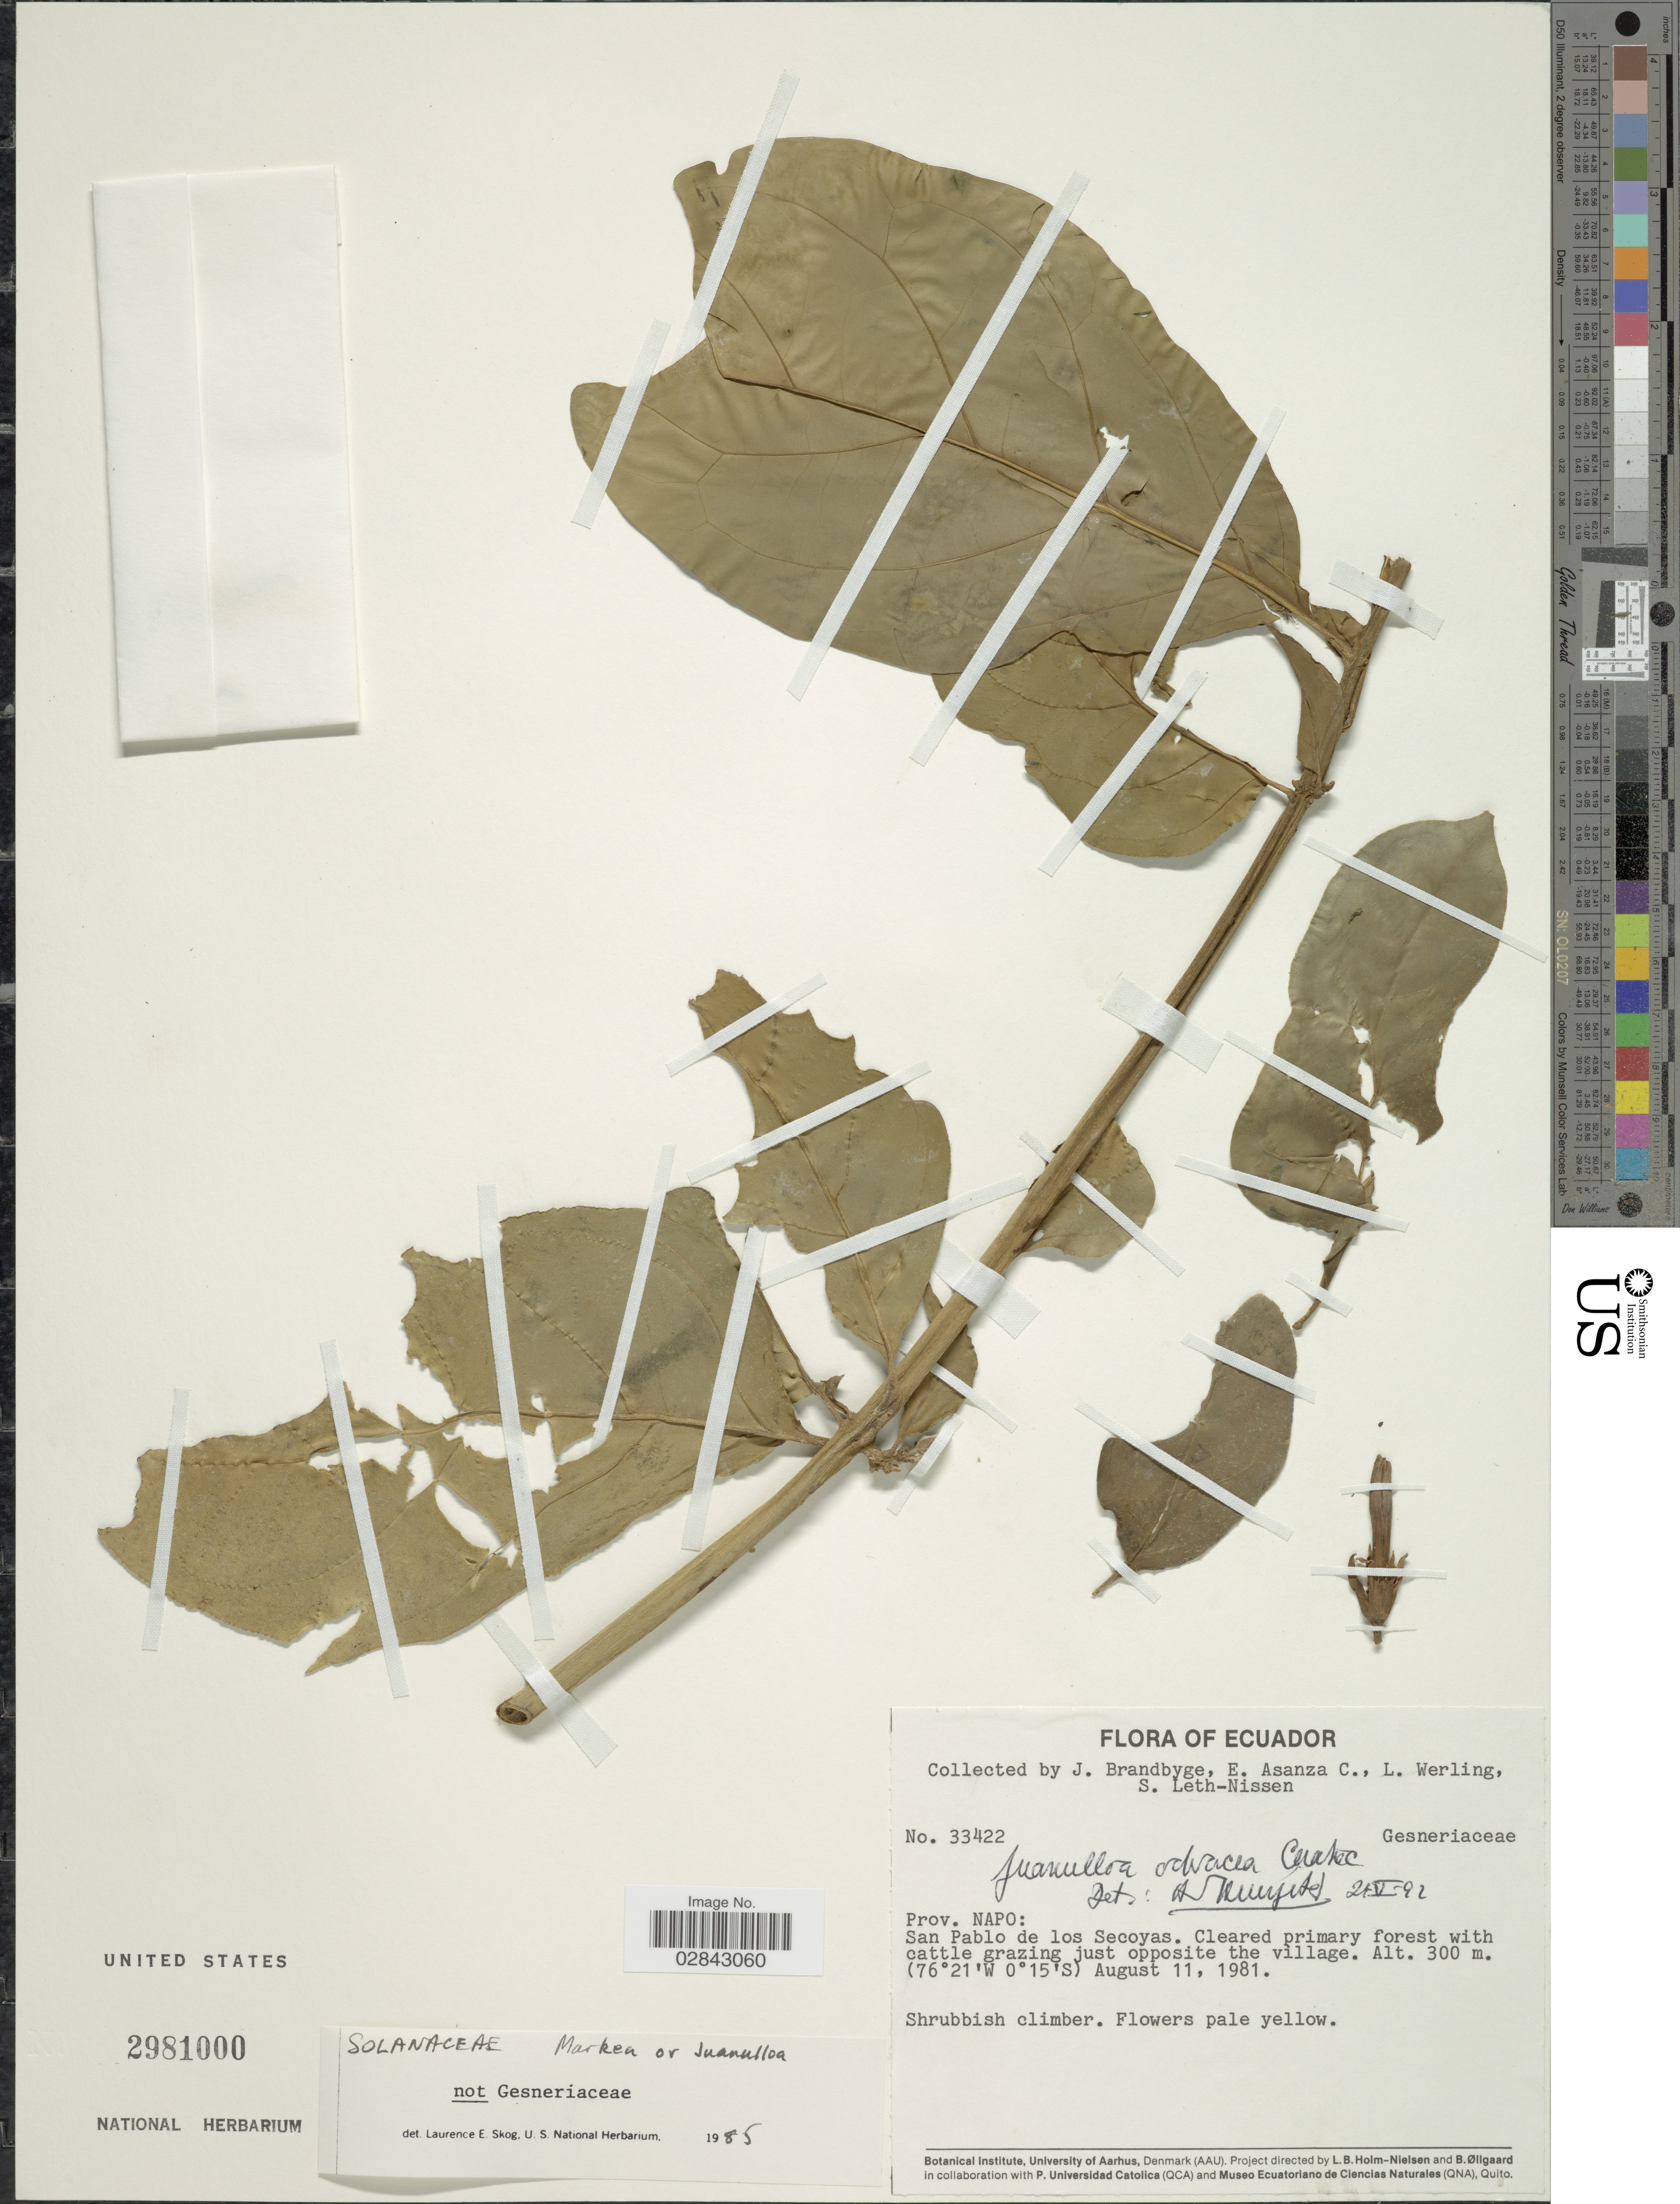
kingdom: Plantae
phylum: Tracheophyta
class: Magnoliopsida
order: Solanales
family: Solanaceae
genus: Juanulloa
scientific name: Juanulloa ochracea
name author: Cuatrec.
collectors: J. Brandbyge, E. Asanza C., L. Werling & S. Leth-Nissen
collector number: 33422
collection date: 1981-08-11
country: Ecuador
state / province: Napo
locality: San Pablo de los Secoyas.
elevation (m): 300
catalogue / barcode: US 2981000